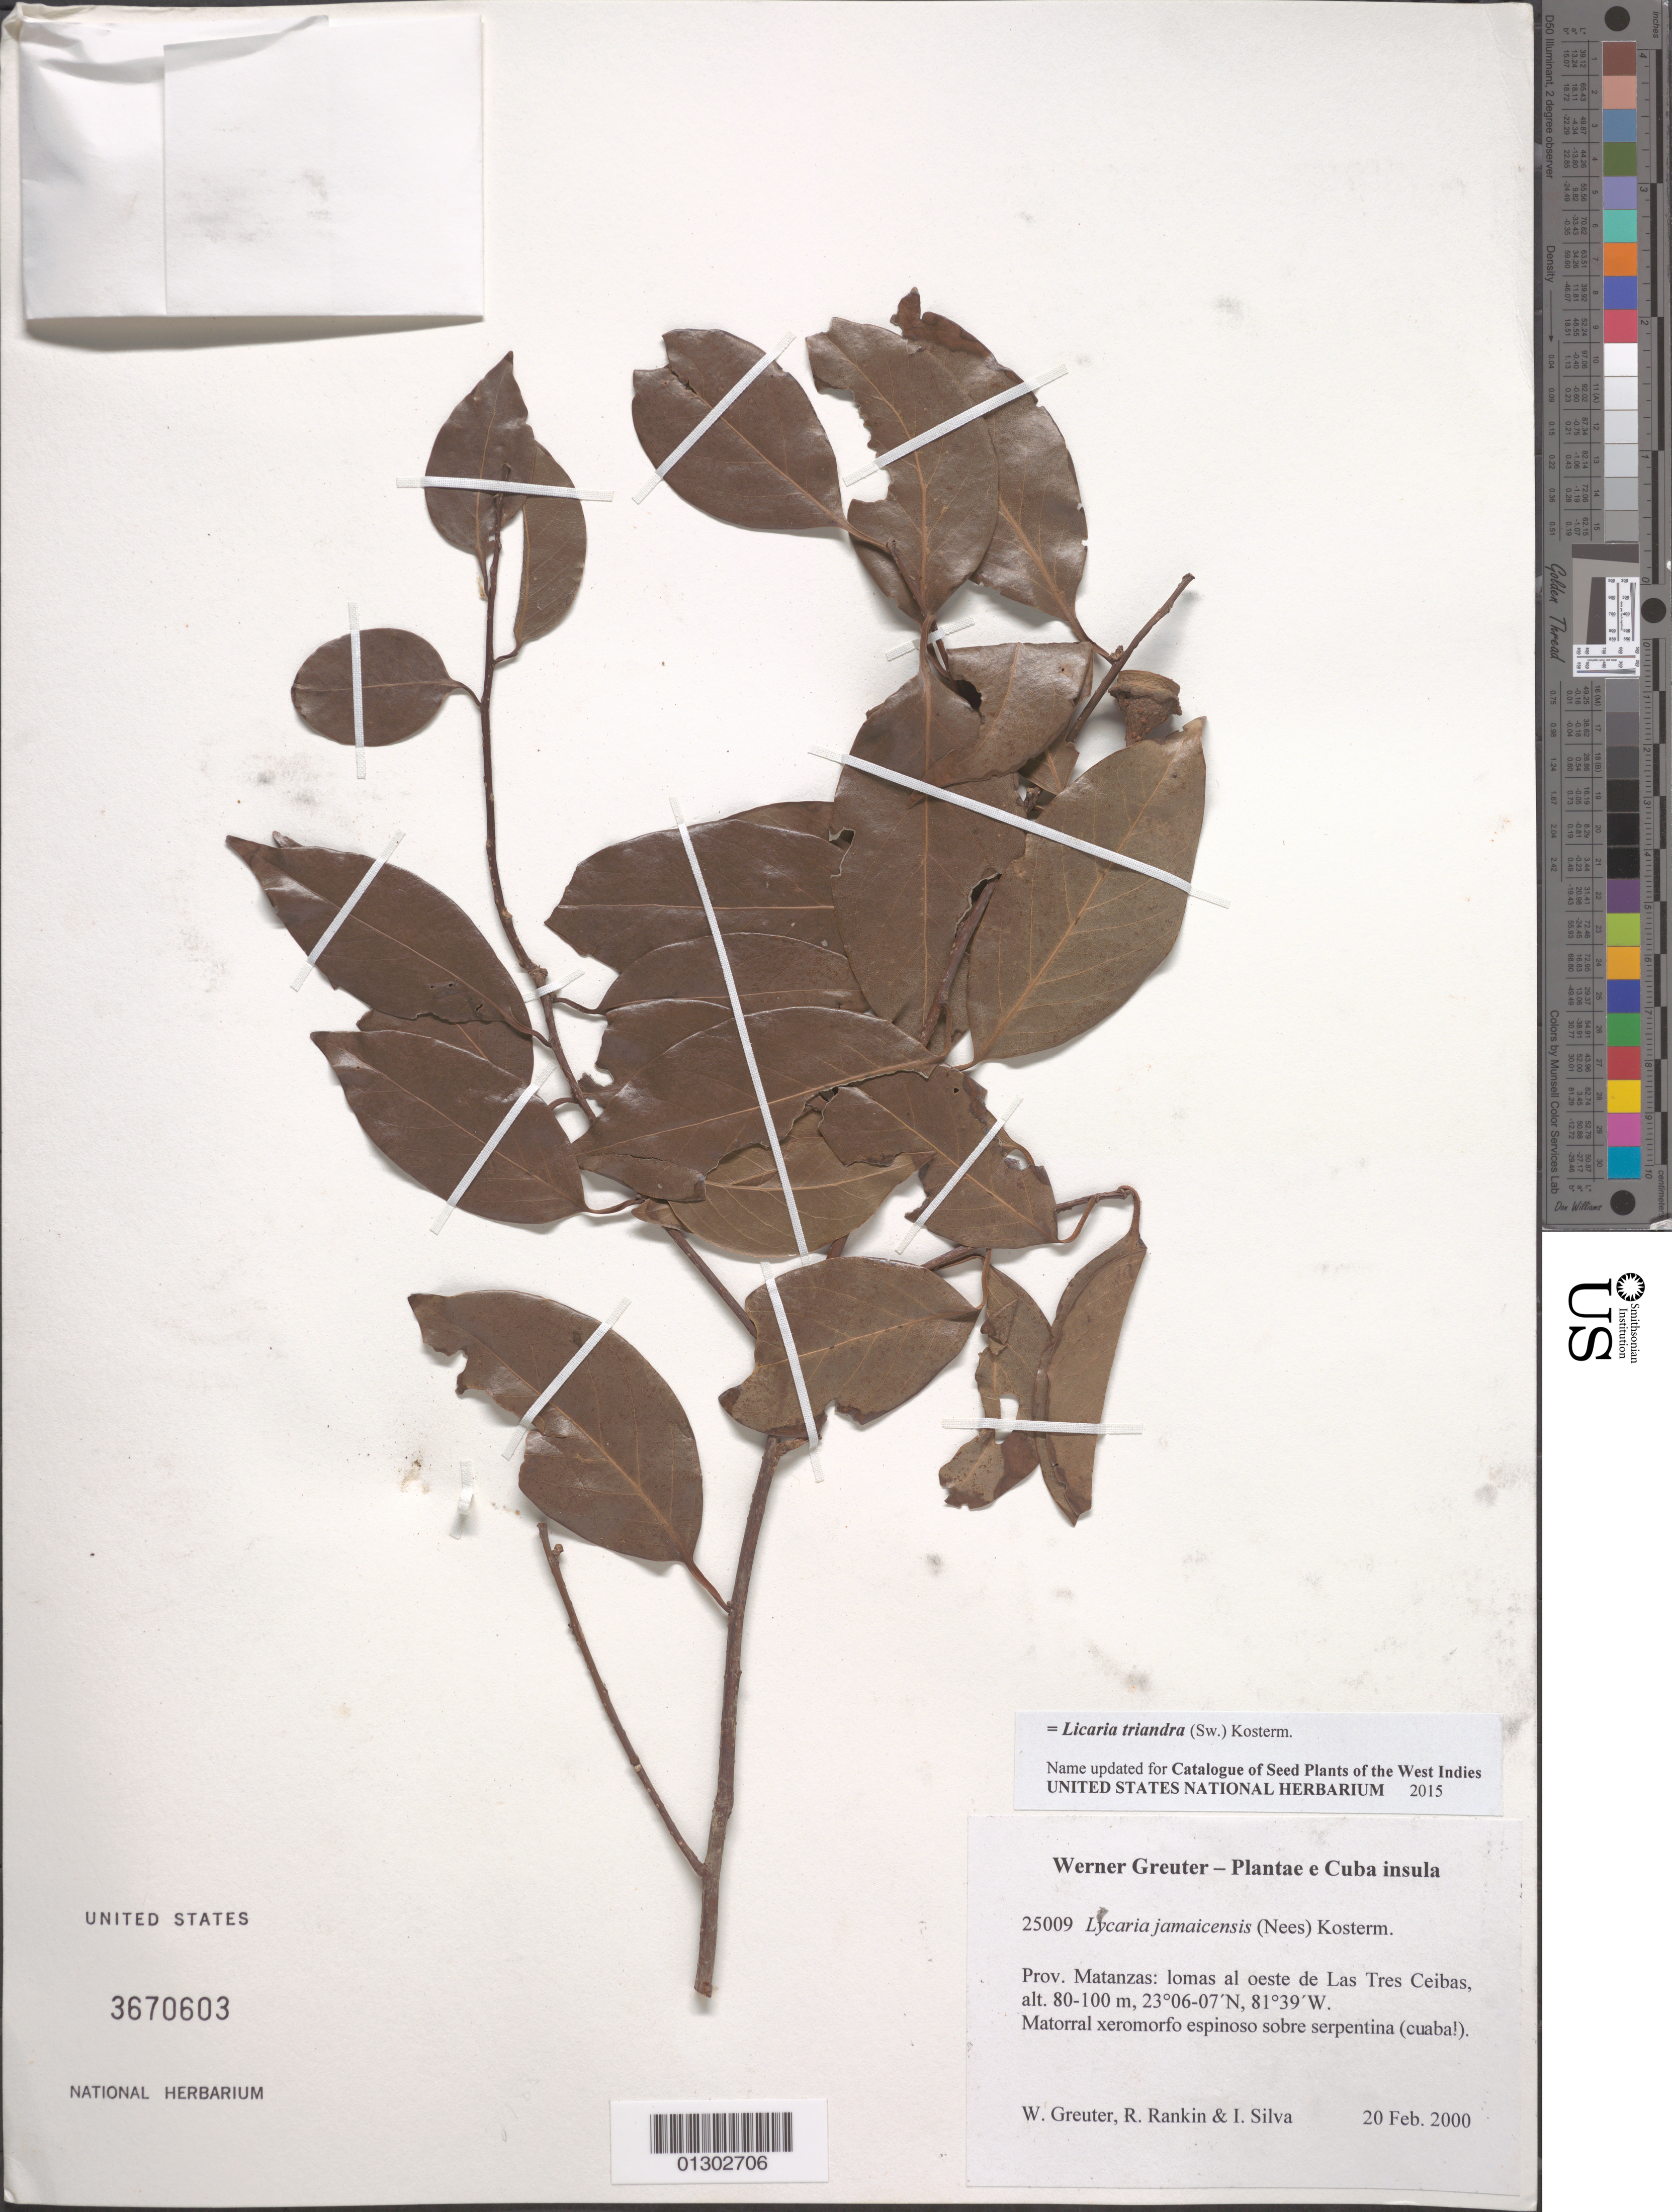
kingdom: Plantae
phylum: Tracheophyta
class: Magnoliopsida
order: Laurales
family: Lauraceae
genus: Licaria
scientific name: Licaria triandra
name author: (Sw.) Kosterm.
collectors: W. R. Greuter, R. Rankin Rodriguez & I. Silva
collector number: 25009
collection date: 2000-02-20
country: Cuba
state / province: Matanzas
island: Cuba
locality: Las Tres Ceibas, lomas al oeste.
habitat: Matorral xeromorfo espinoso sobre serpentina (cuabal).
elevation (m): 80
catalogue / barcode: US 3670603